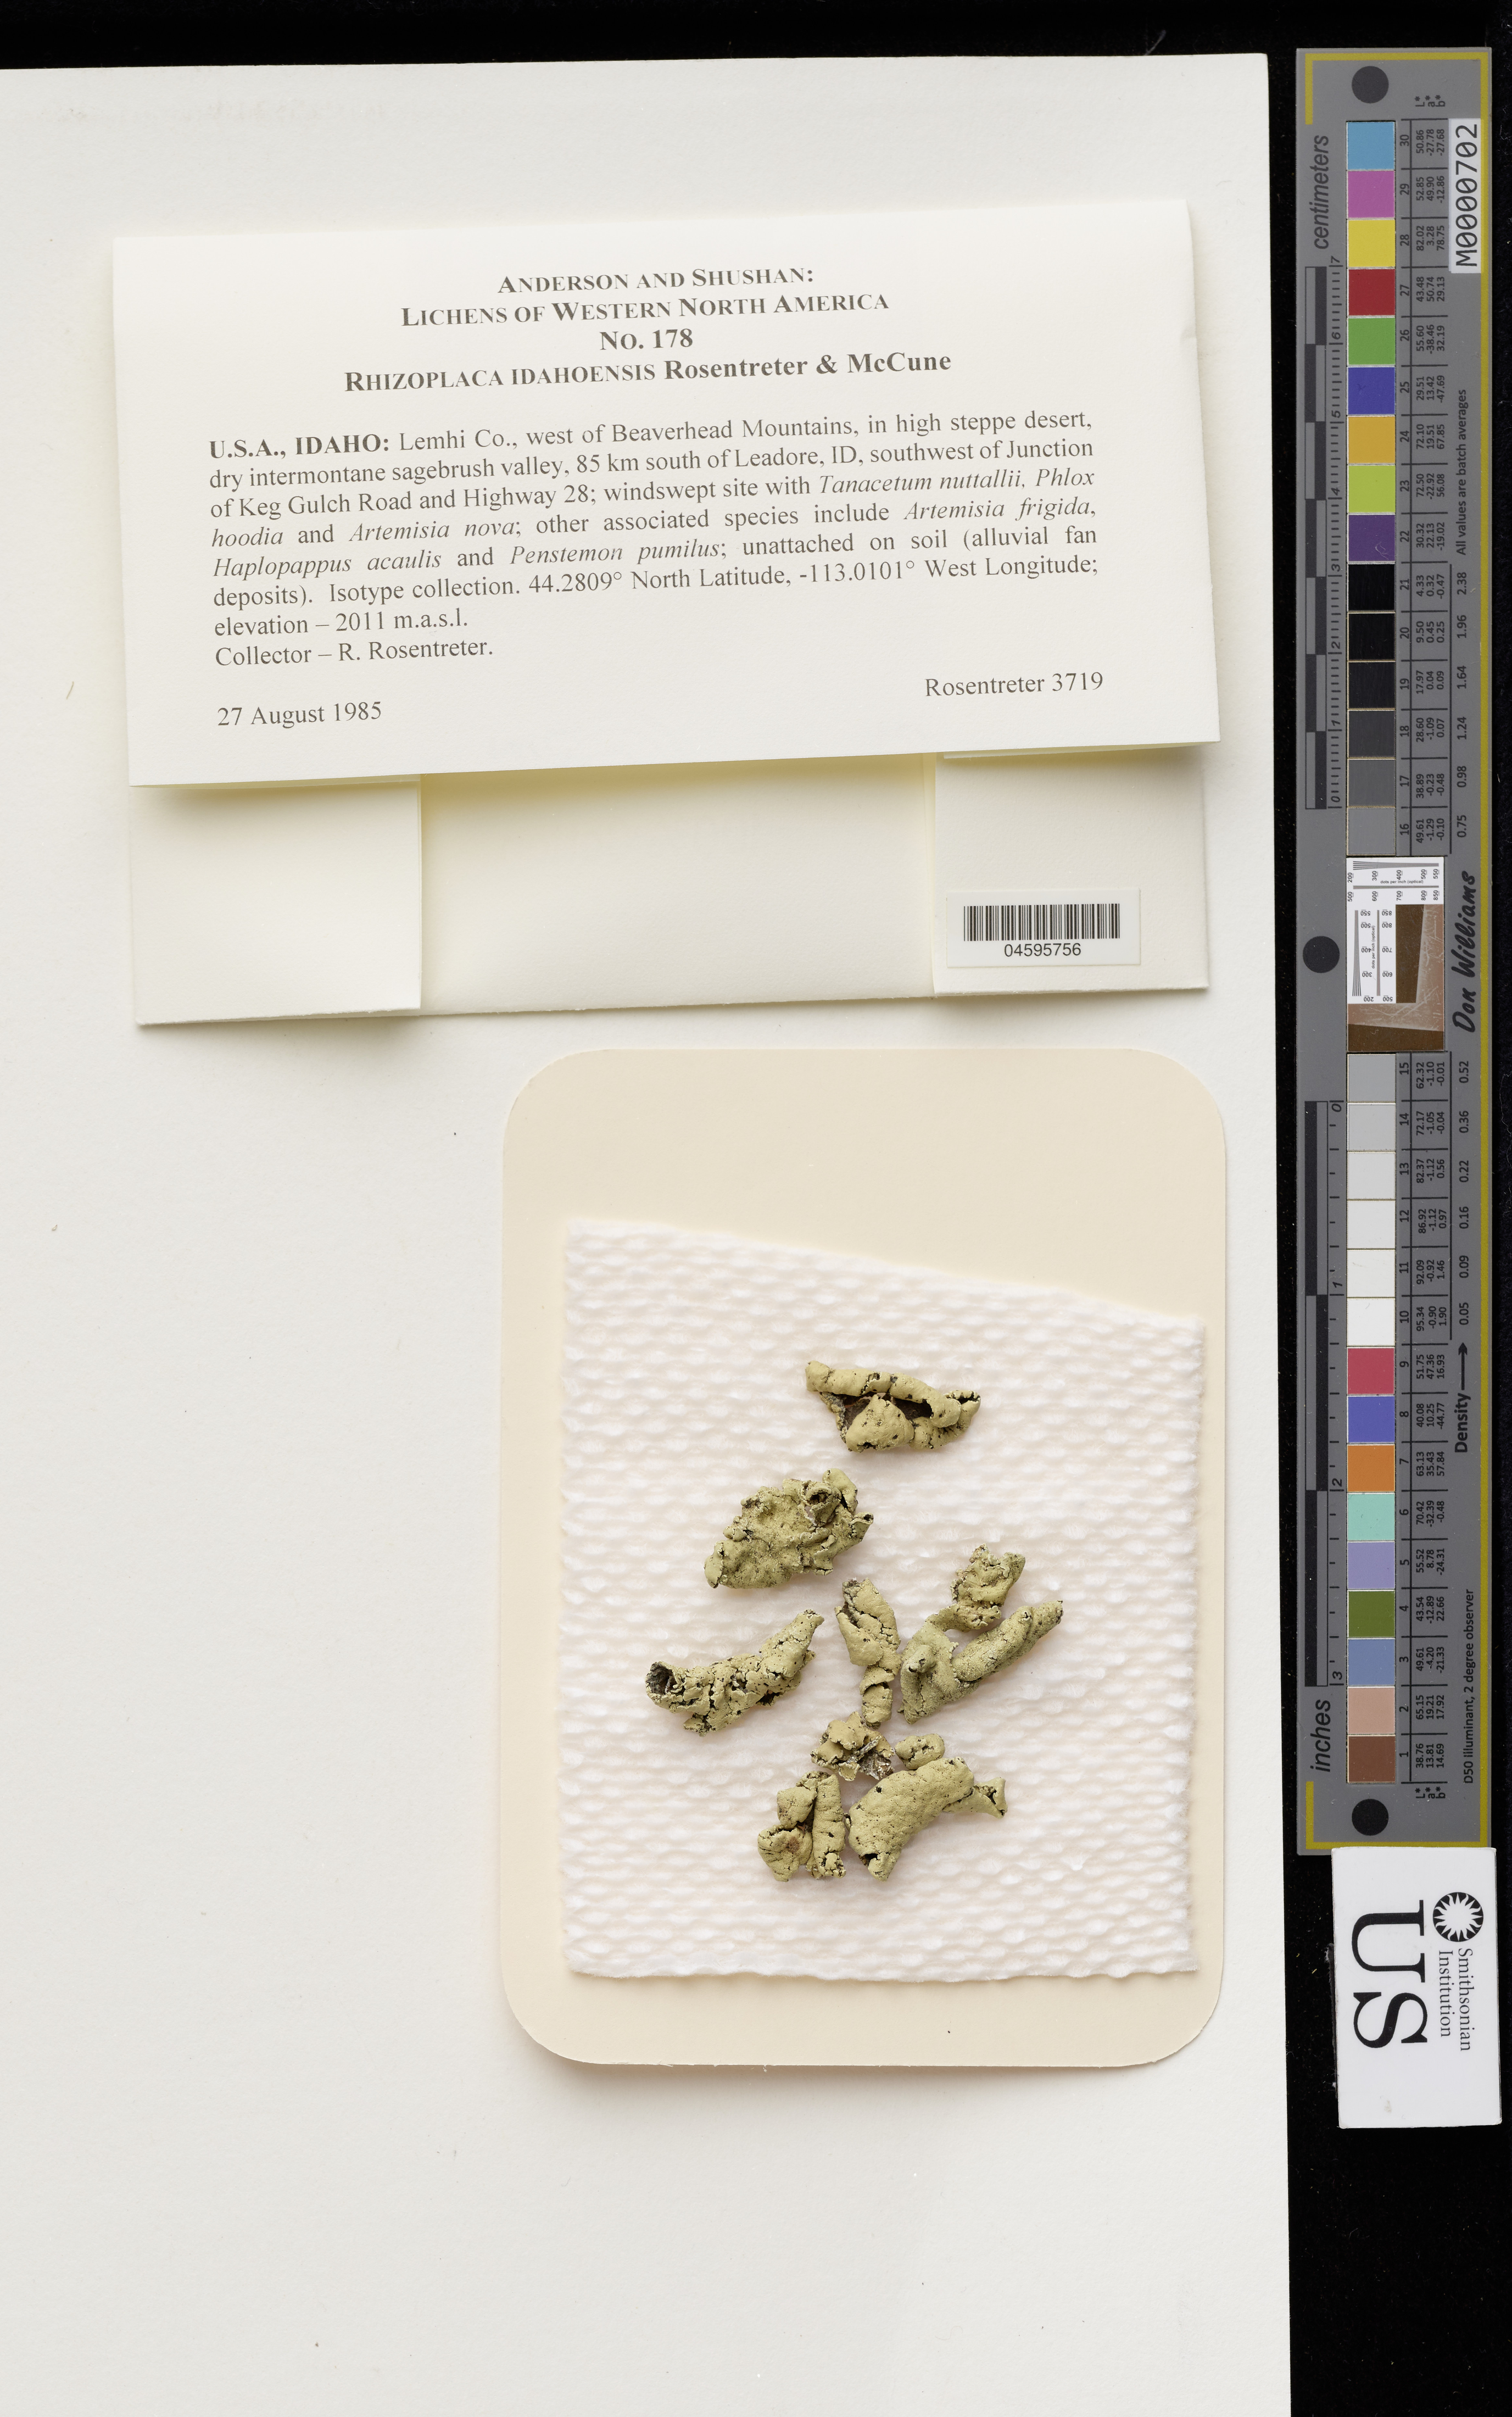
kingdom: Fungi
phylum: Ascomycota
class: Lecanoromycetes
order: Lecanorales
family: Lecanoraceae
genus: Rhizoplaca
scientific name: Rhizoplaca idahoensis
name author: Rosentr. & McCune in McCune & Rosentr.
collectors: R. Rosentreter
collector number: Rosentreter 3719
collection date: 1985-08-27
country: United States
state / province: Idaho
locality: Western North America. Lemhi Co., west of Beaverhead Mountains, in high steppe desert, dry intermontane sagebrush valley, 85 km south of Leadore, ID, southwest of Junction of Keg Gulch Road and Highway 28.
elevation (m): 2011